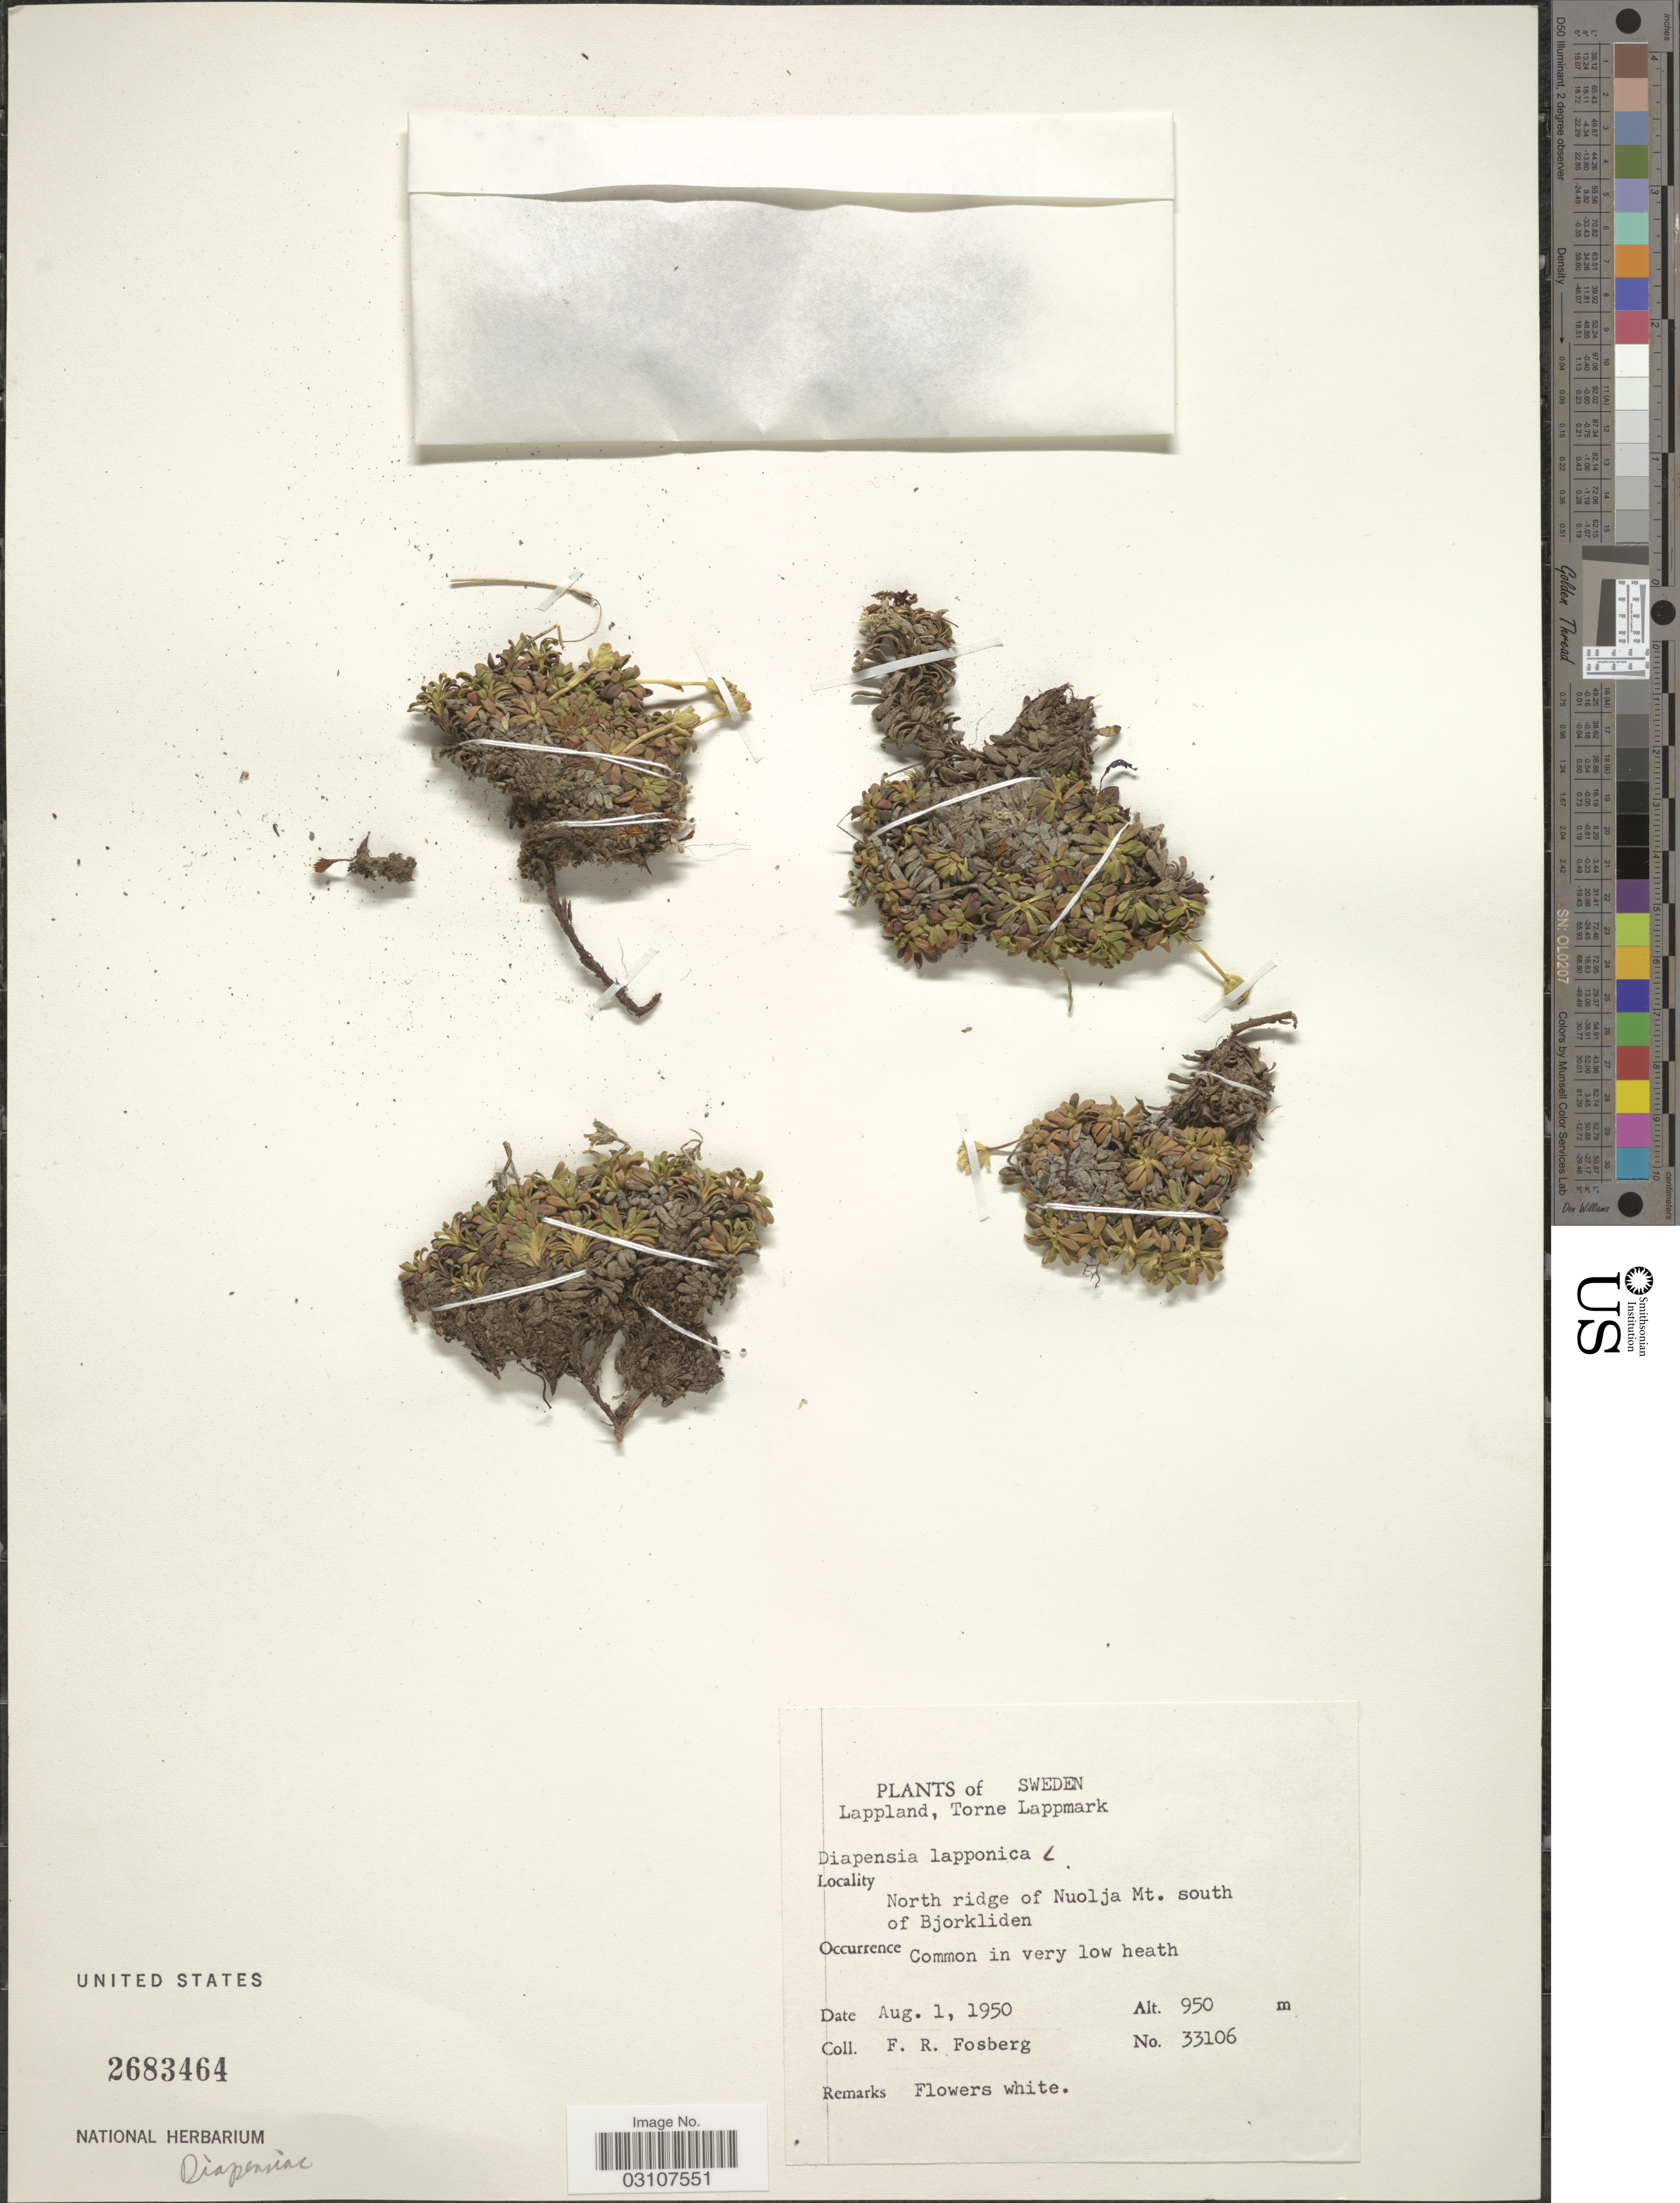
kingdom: Plantae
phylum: Tracheophyta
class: Magnoliopsida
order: Ericales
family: Diapensiaceae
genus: Diapensia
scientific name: Diapensia lapponica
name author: L.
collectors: F. R. Fosberg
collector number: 33106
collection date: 1950-08-01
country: Sweden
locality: Lappland, Torne Lappmark. North ridge of Nuolja Mt. south of Bjorkliden.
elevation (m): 950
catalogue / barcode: US 2683464